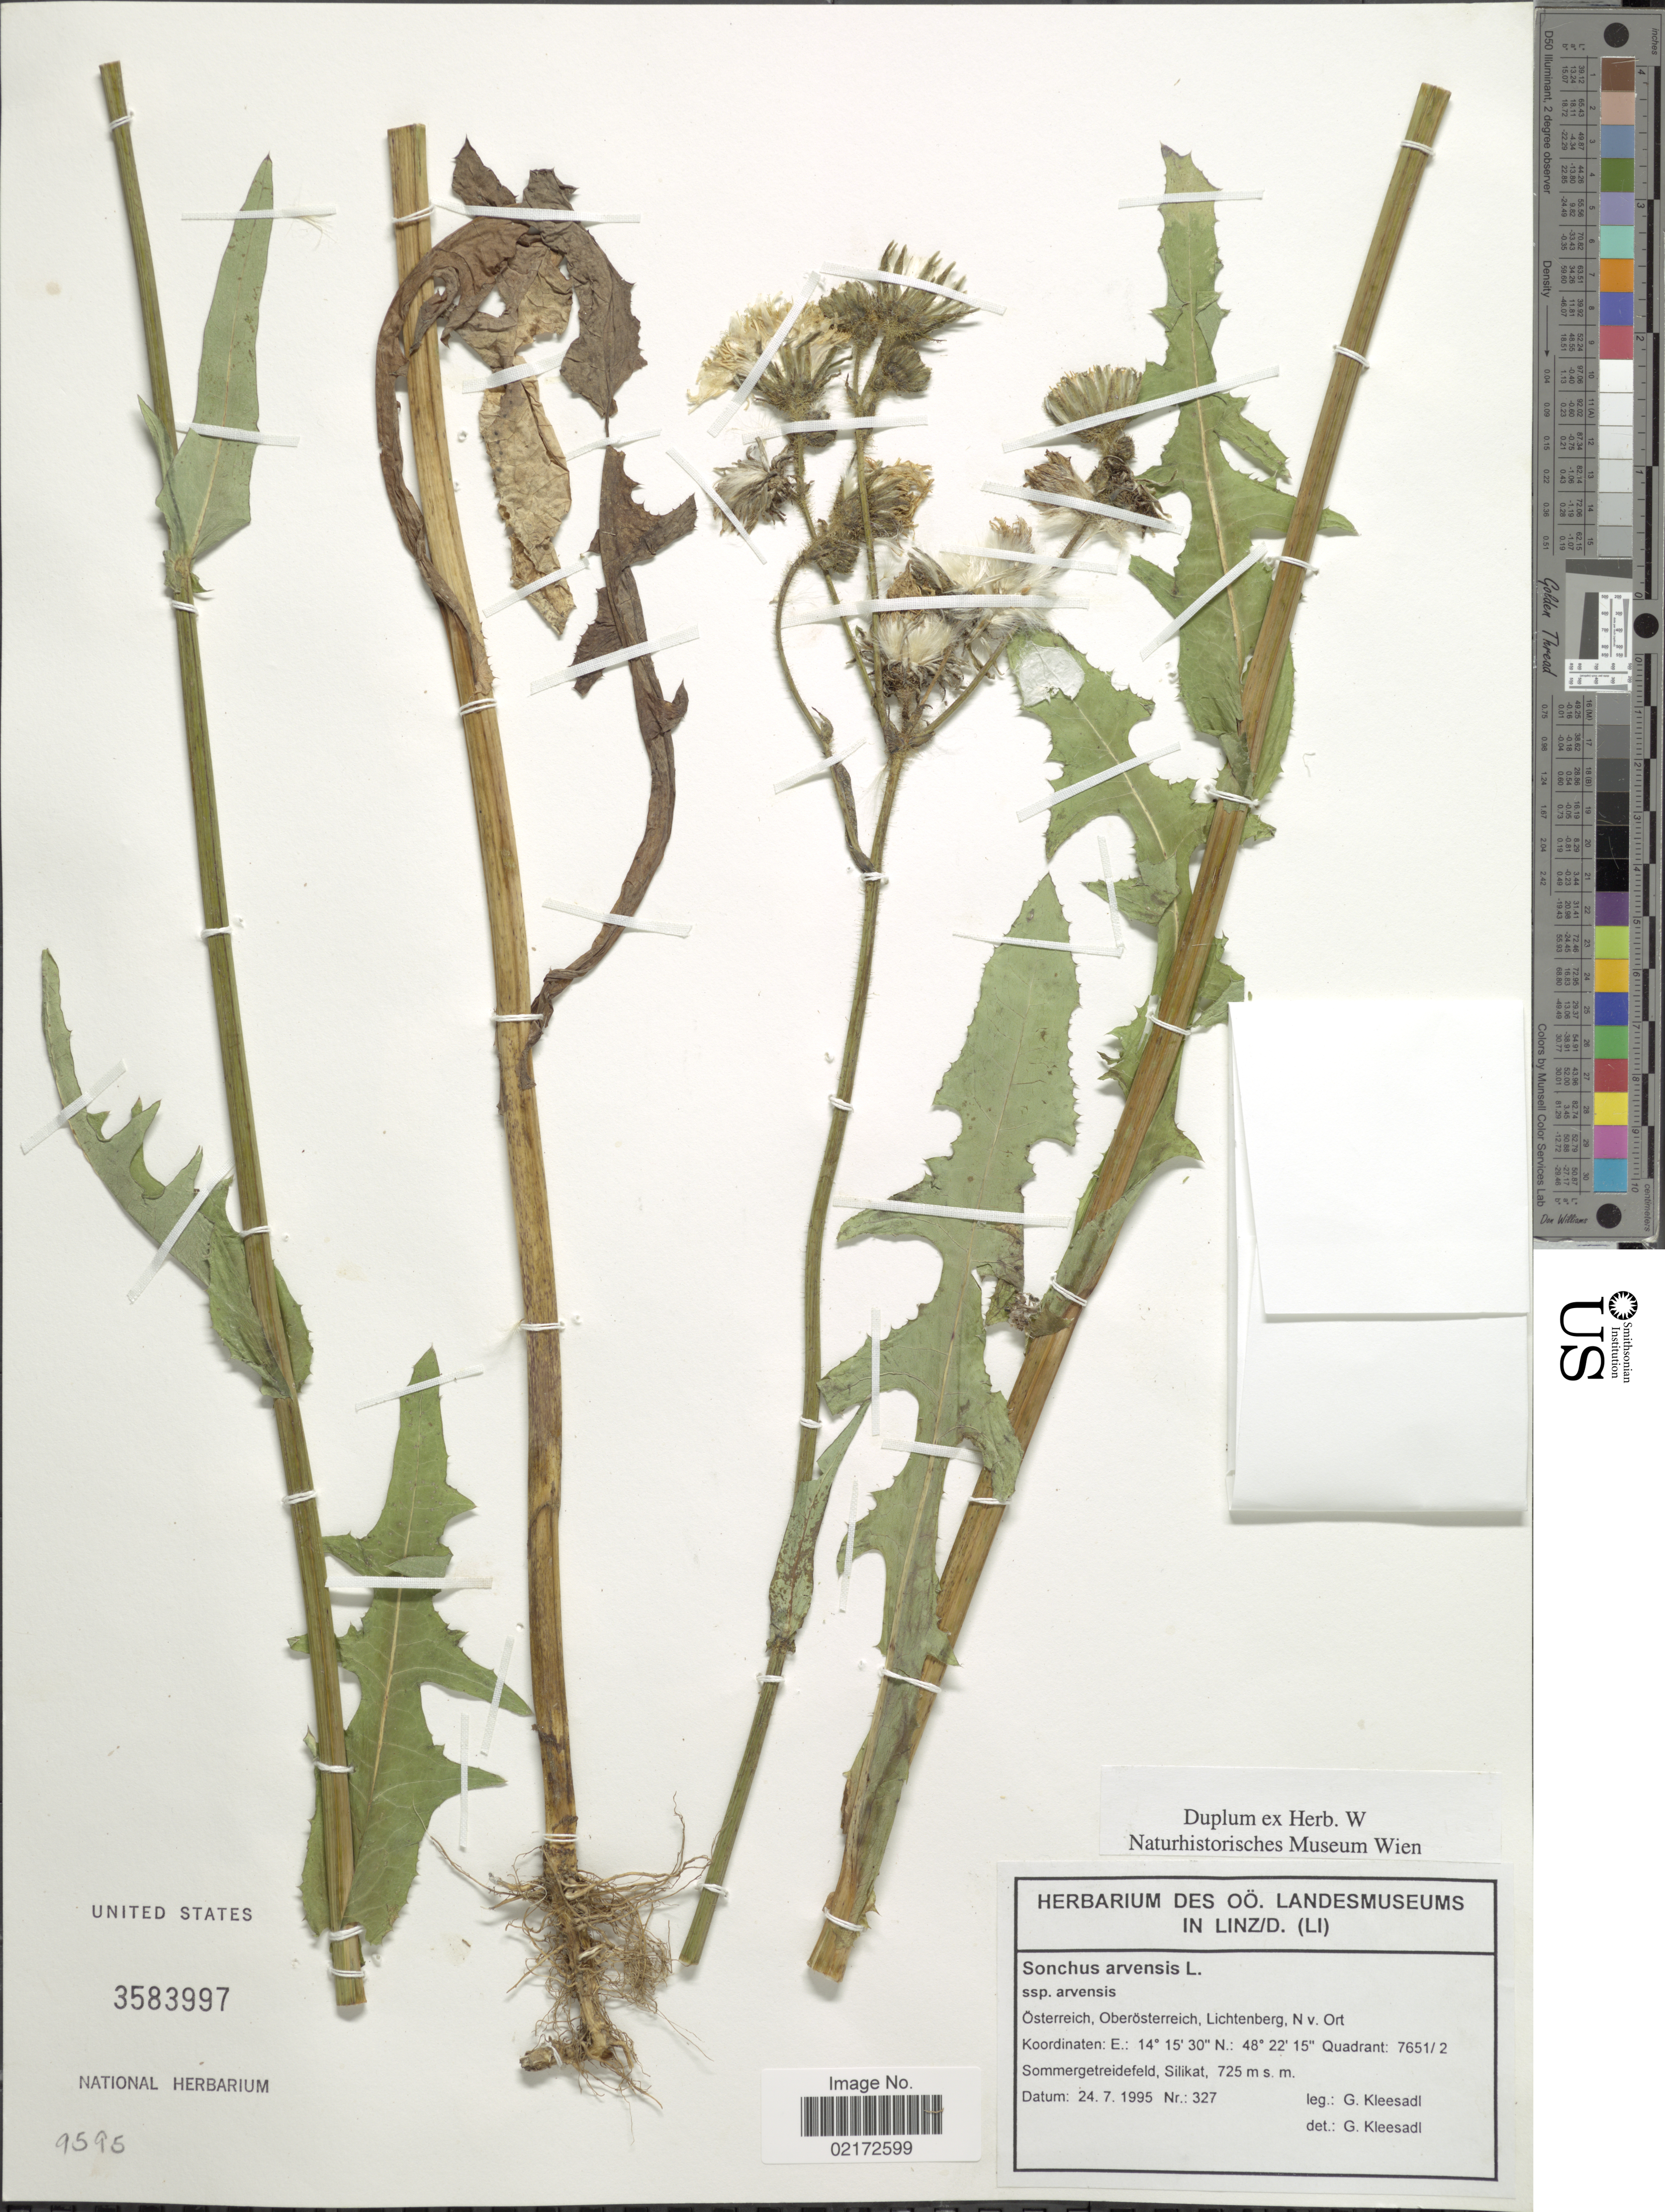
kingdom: Plantae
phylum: Tracheophyta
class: Magnoliopsida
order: Asterales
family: Asteraceae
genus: Sonchus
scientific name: Sonchus arvensis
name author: L.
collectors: G. Kleesadl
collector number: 327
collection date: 1995-07-24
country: Austria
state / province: Oberosterreich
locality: Österreich, Oberösterreich, Lichtenberg, N v. Ort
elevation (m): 725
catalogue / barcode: US 3583997